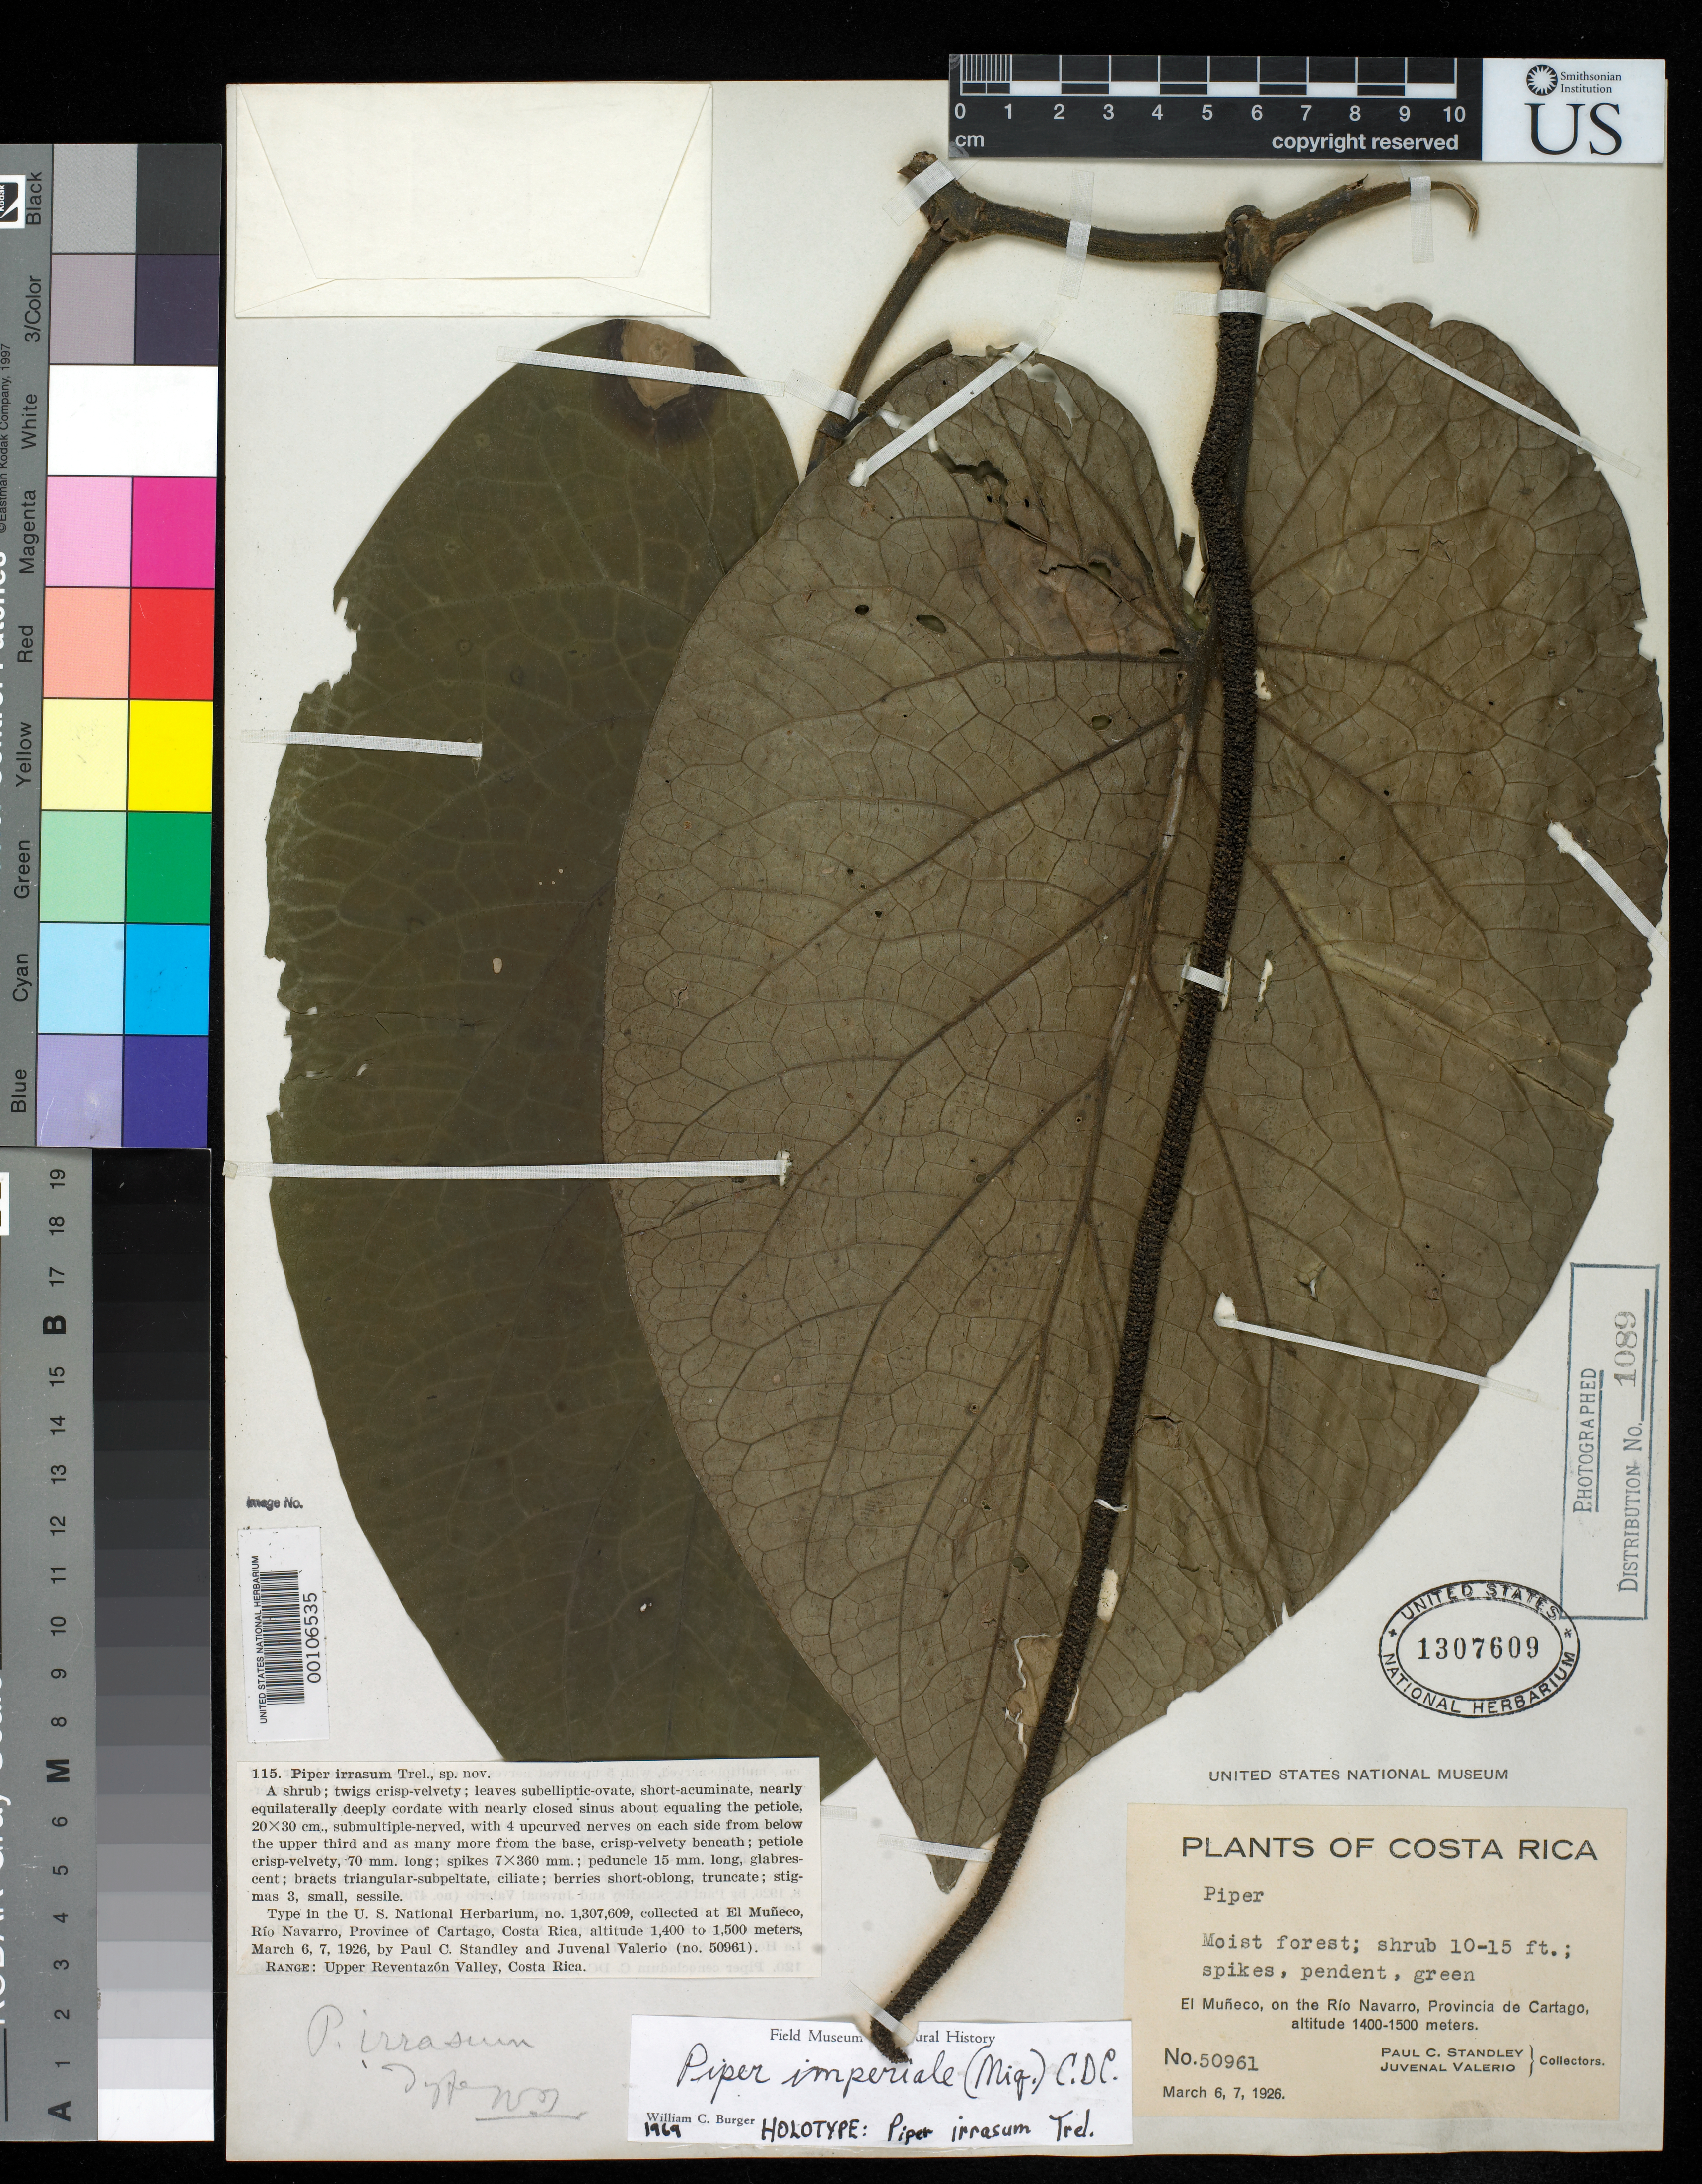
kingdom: Plantae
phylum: Tracheophyta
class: Magnoliopsida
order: Piperales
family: Piperaceae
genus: Piper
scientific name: Piper irrasum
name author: Trel.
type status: Holotype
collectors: P. C. Standley & J. Valerio R.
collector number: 50961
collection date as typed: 06 Mar 1926 to 07 Mar 1926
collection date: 1926-03-06/1926-03-07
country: Costa Rica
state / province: Cartago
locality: El Muneco, on Rio Navarro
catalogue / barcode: US 1307609